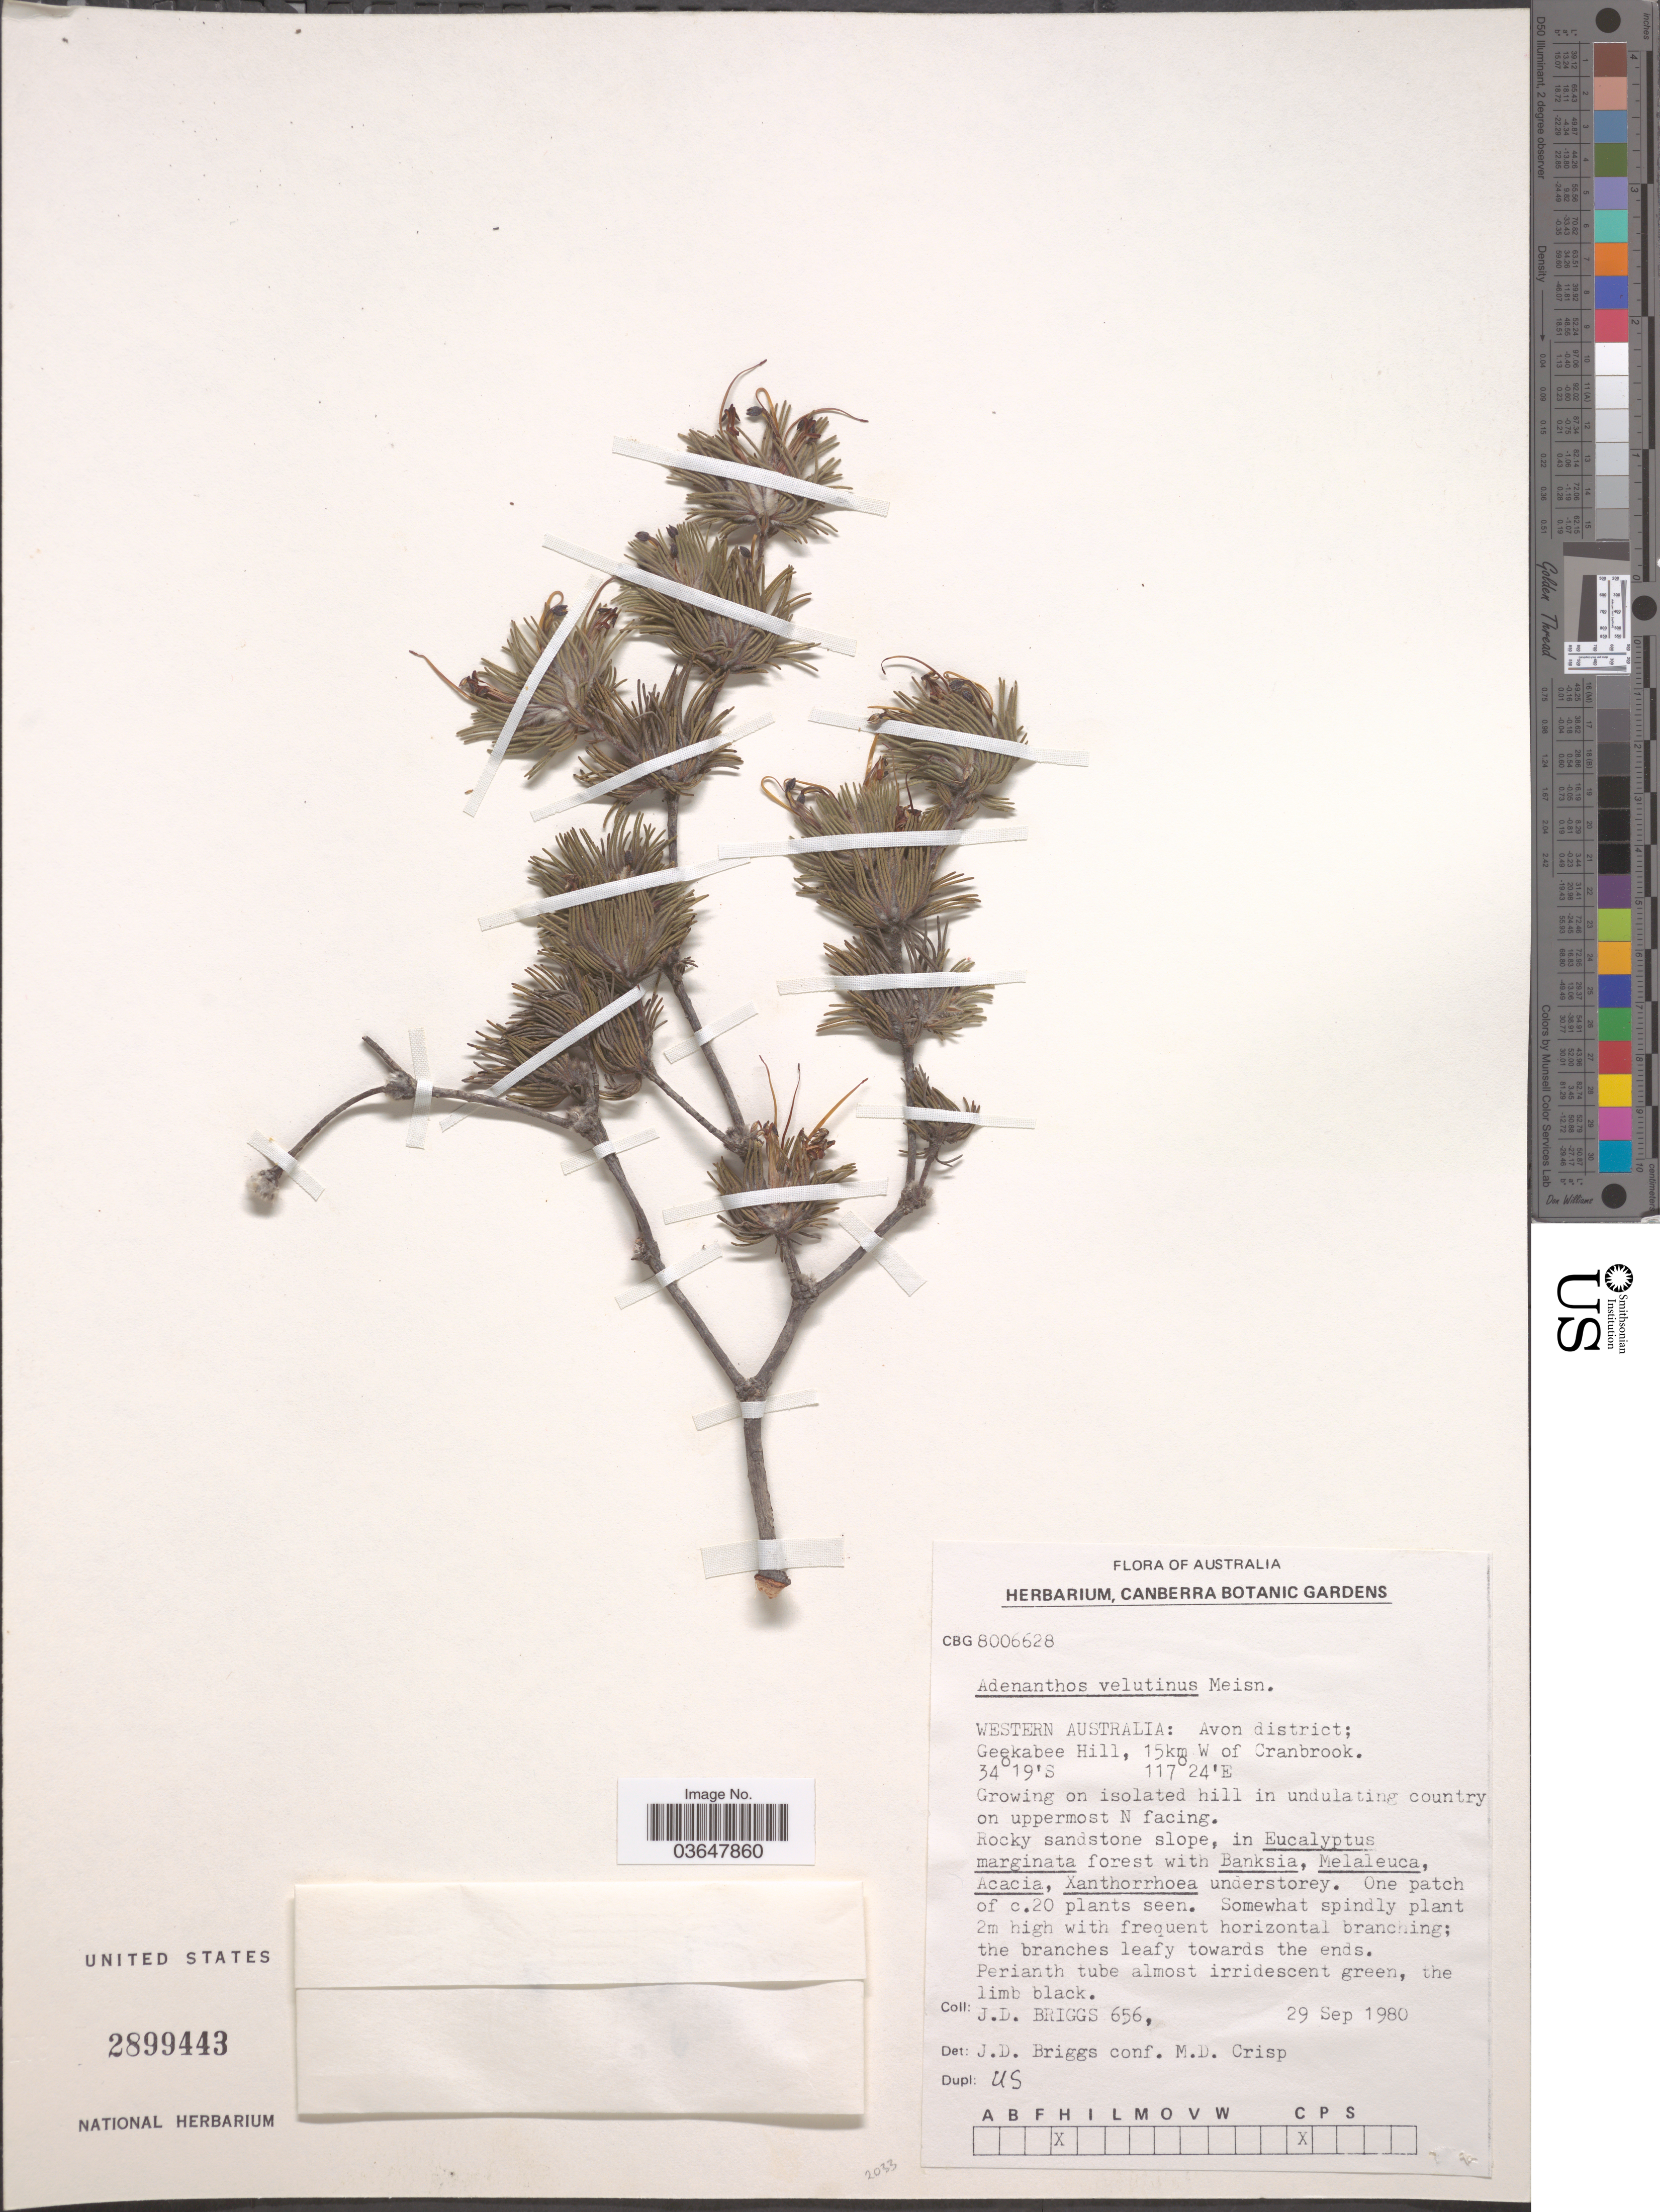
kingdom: Plantae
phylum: Tracheophyta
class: Magnoliopsida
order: Proteales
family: Proteaceae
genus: Adenanthos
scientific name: Adenanthos velutinus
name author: Meisn.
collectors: J. Briggs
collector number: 656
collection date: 1980-09-29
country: Australia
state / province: Western Australia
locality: Avon district; Geekabee Hill, 15 km of Cranbrook.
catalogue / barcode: US 2899443